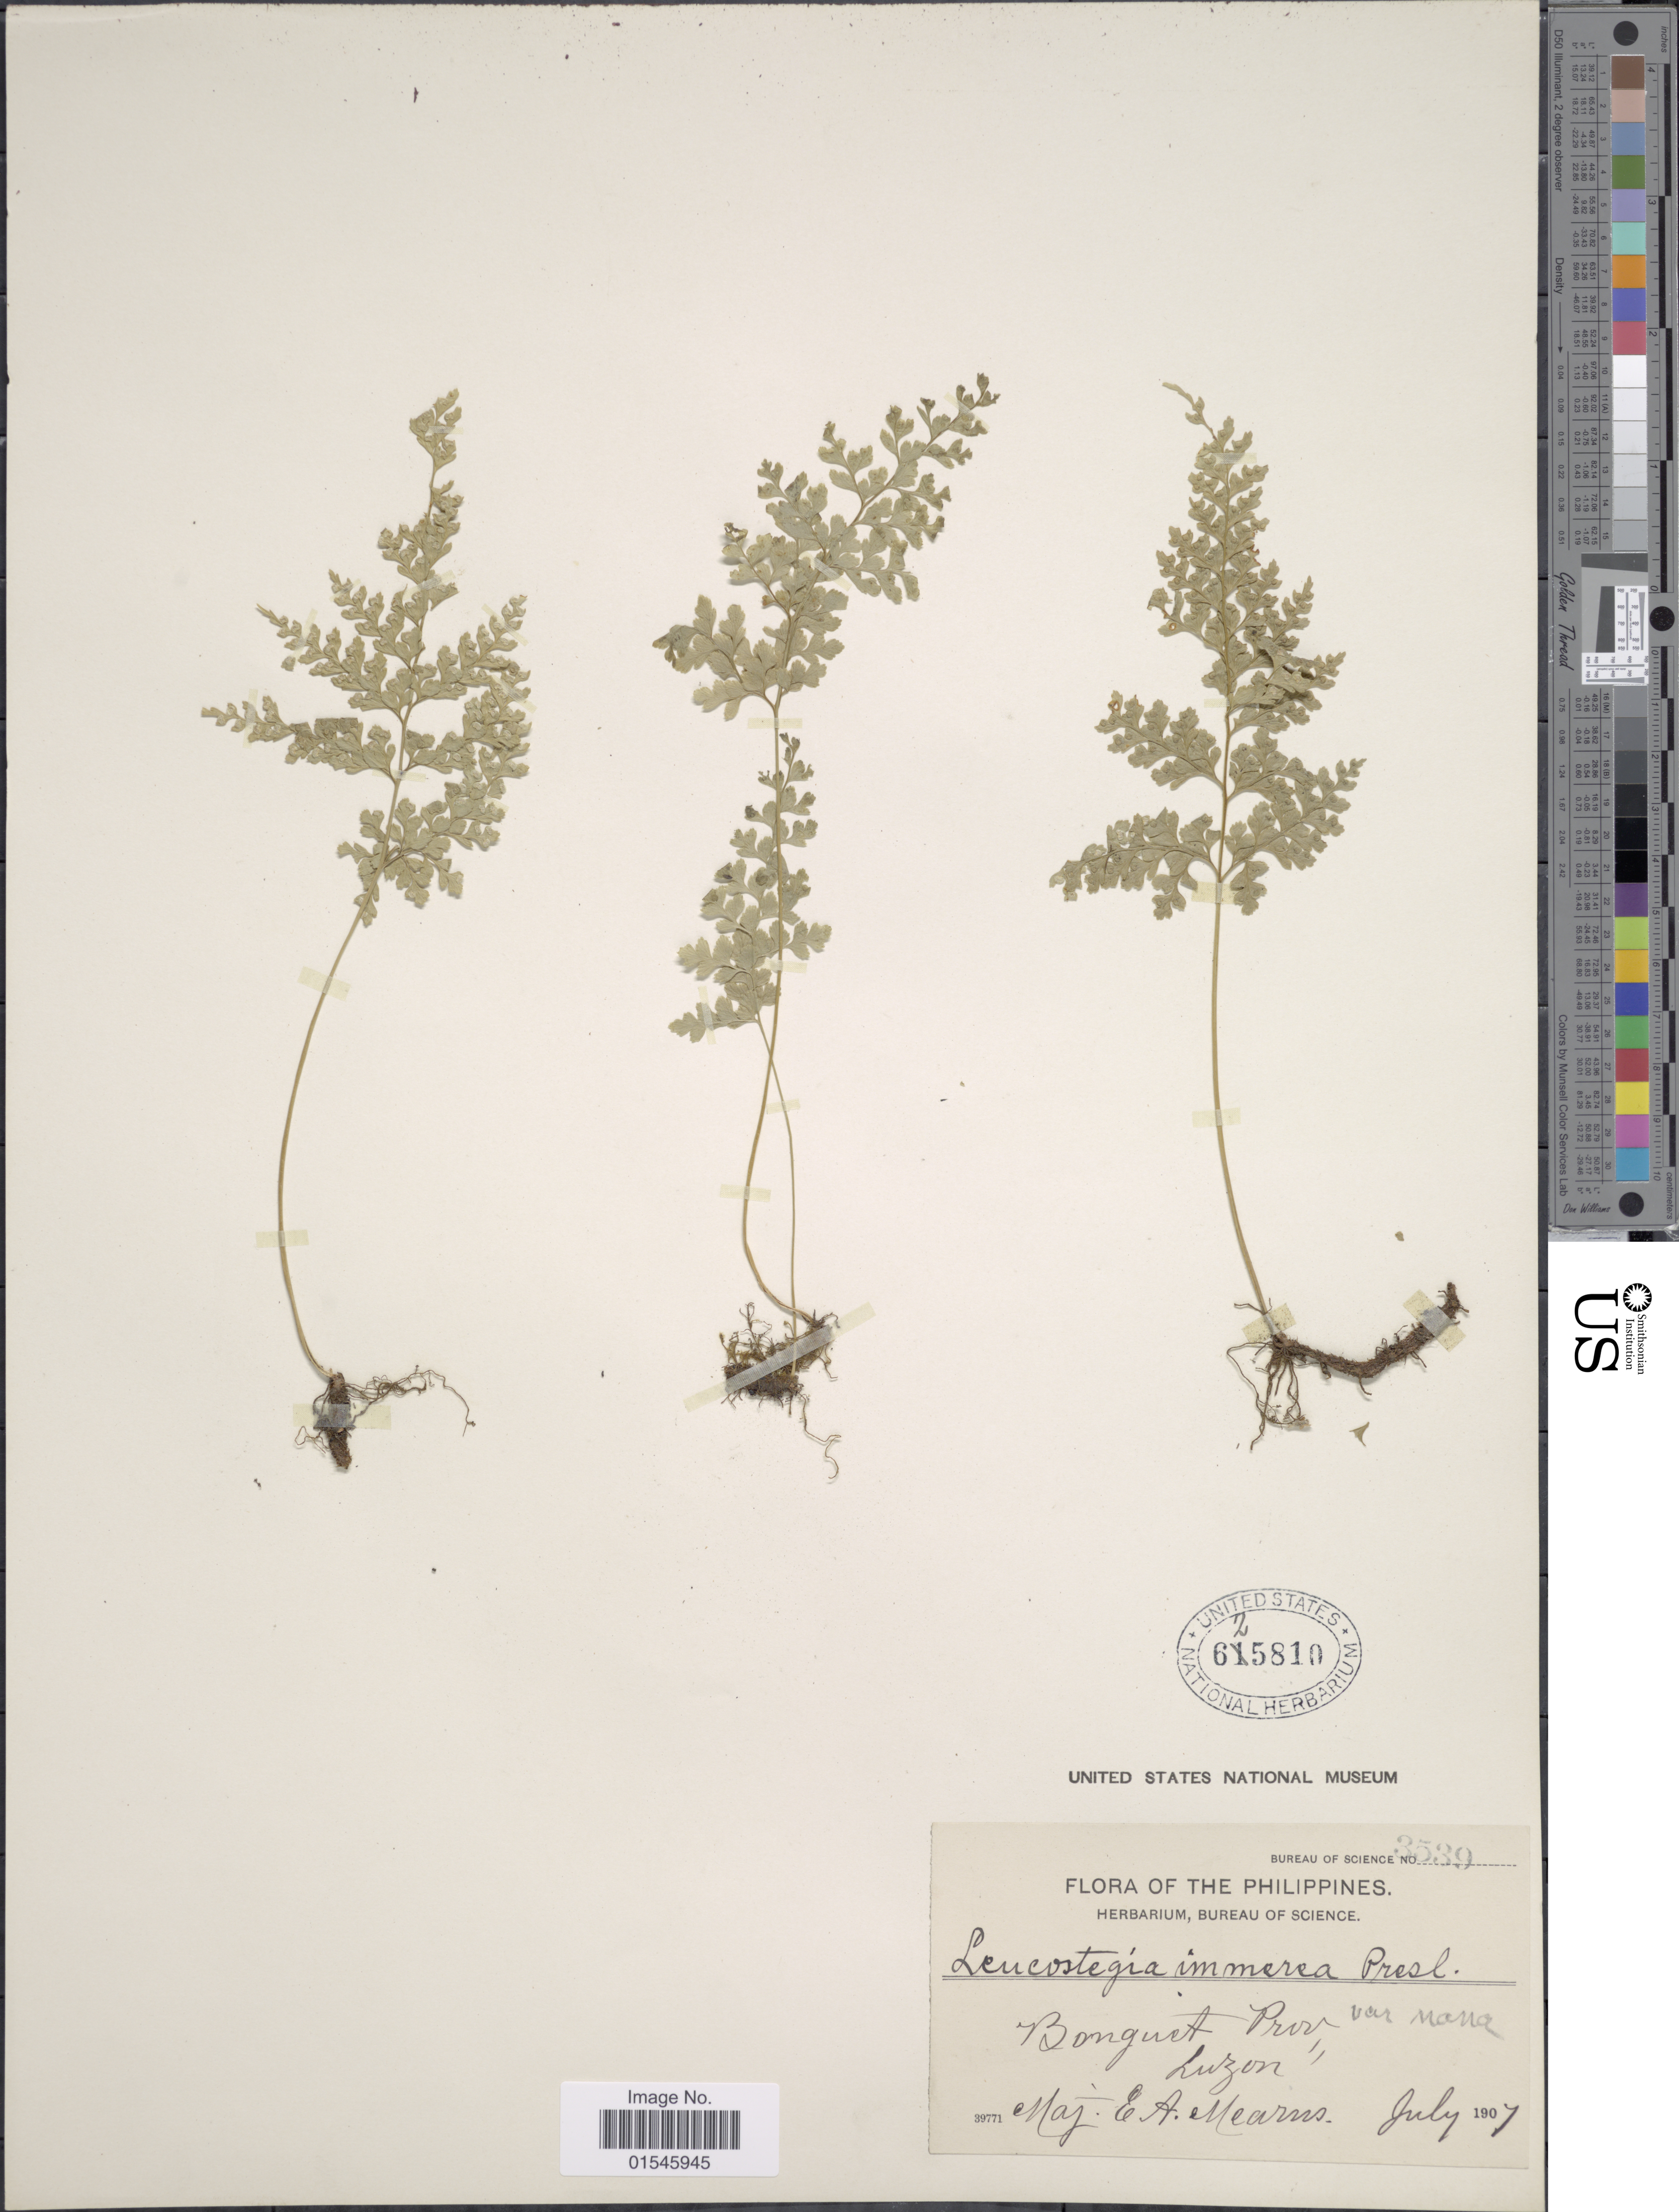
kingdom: Plantae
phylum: Tracheophyta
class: Polypodiopsida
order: Polypodiales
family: Hypodematiaceae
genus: Leucostegia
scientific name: Leucostegia truncata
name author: (D. Don) Fraser-Jenk.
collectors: E. A. Mearns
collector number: Bureau of Science 3539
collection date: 1907-07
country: Philippines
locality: Benguet Prov. Luzon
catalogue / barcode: US 625810